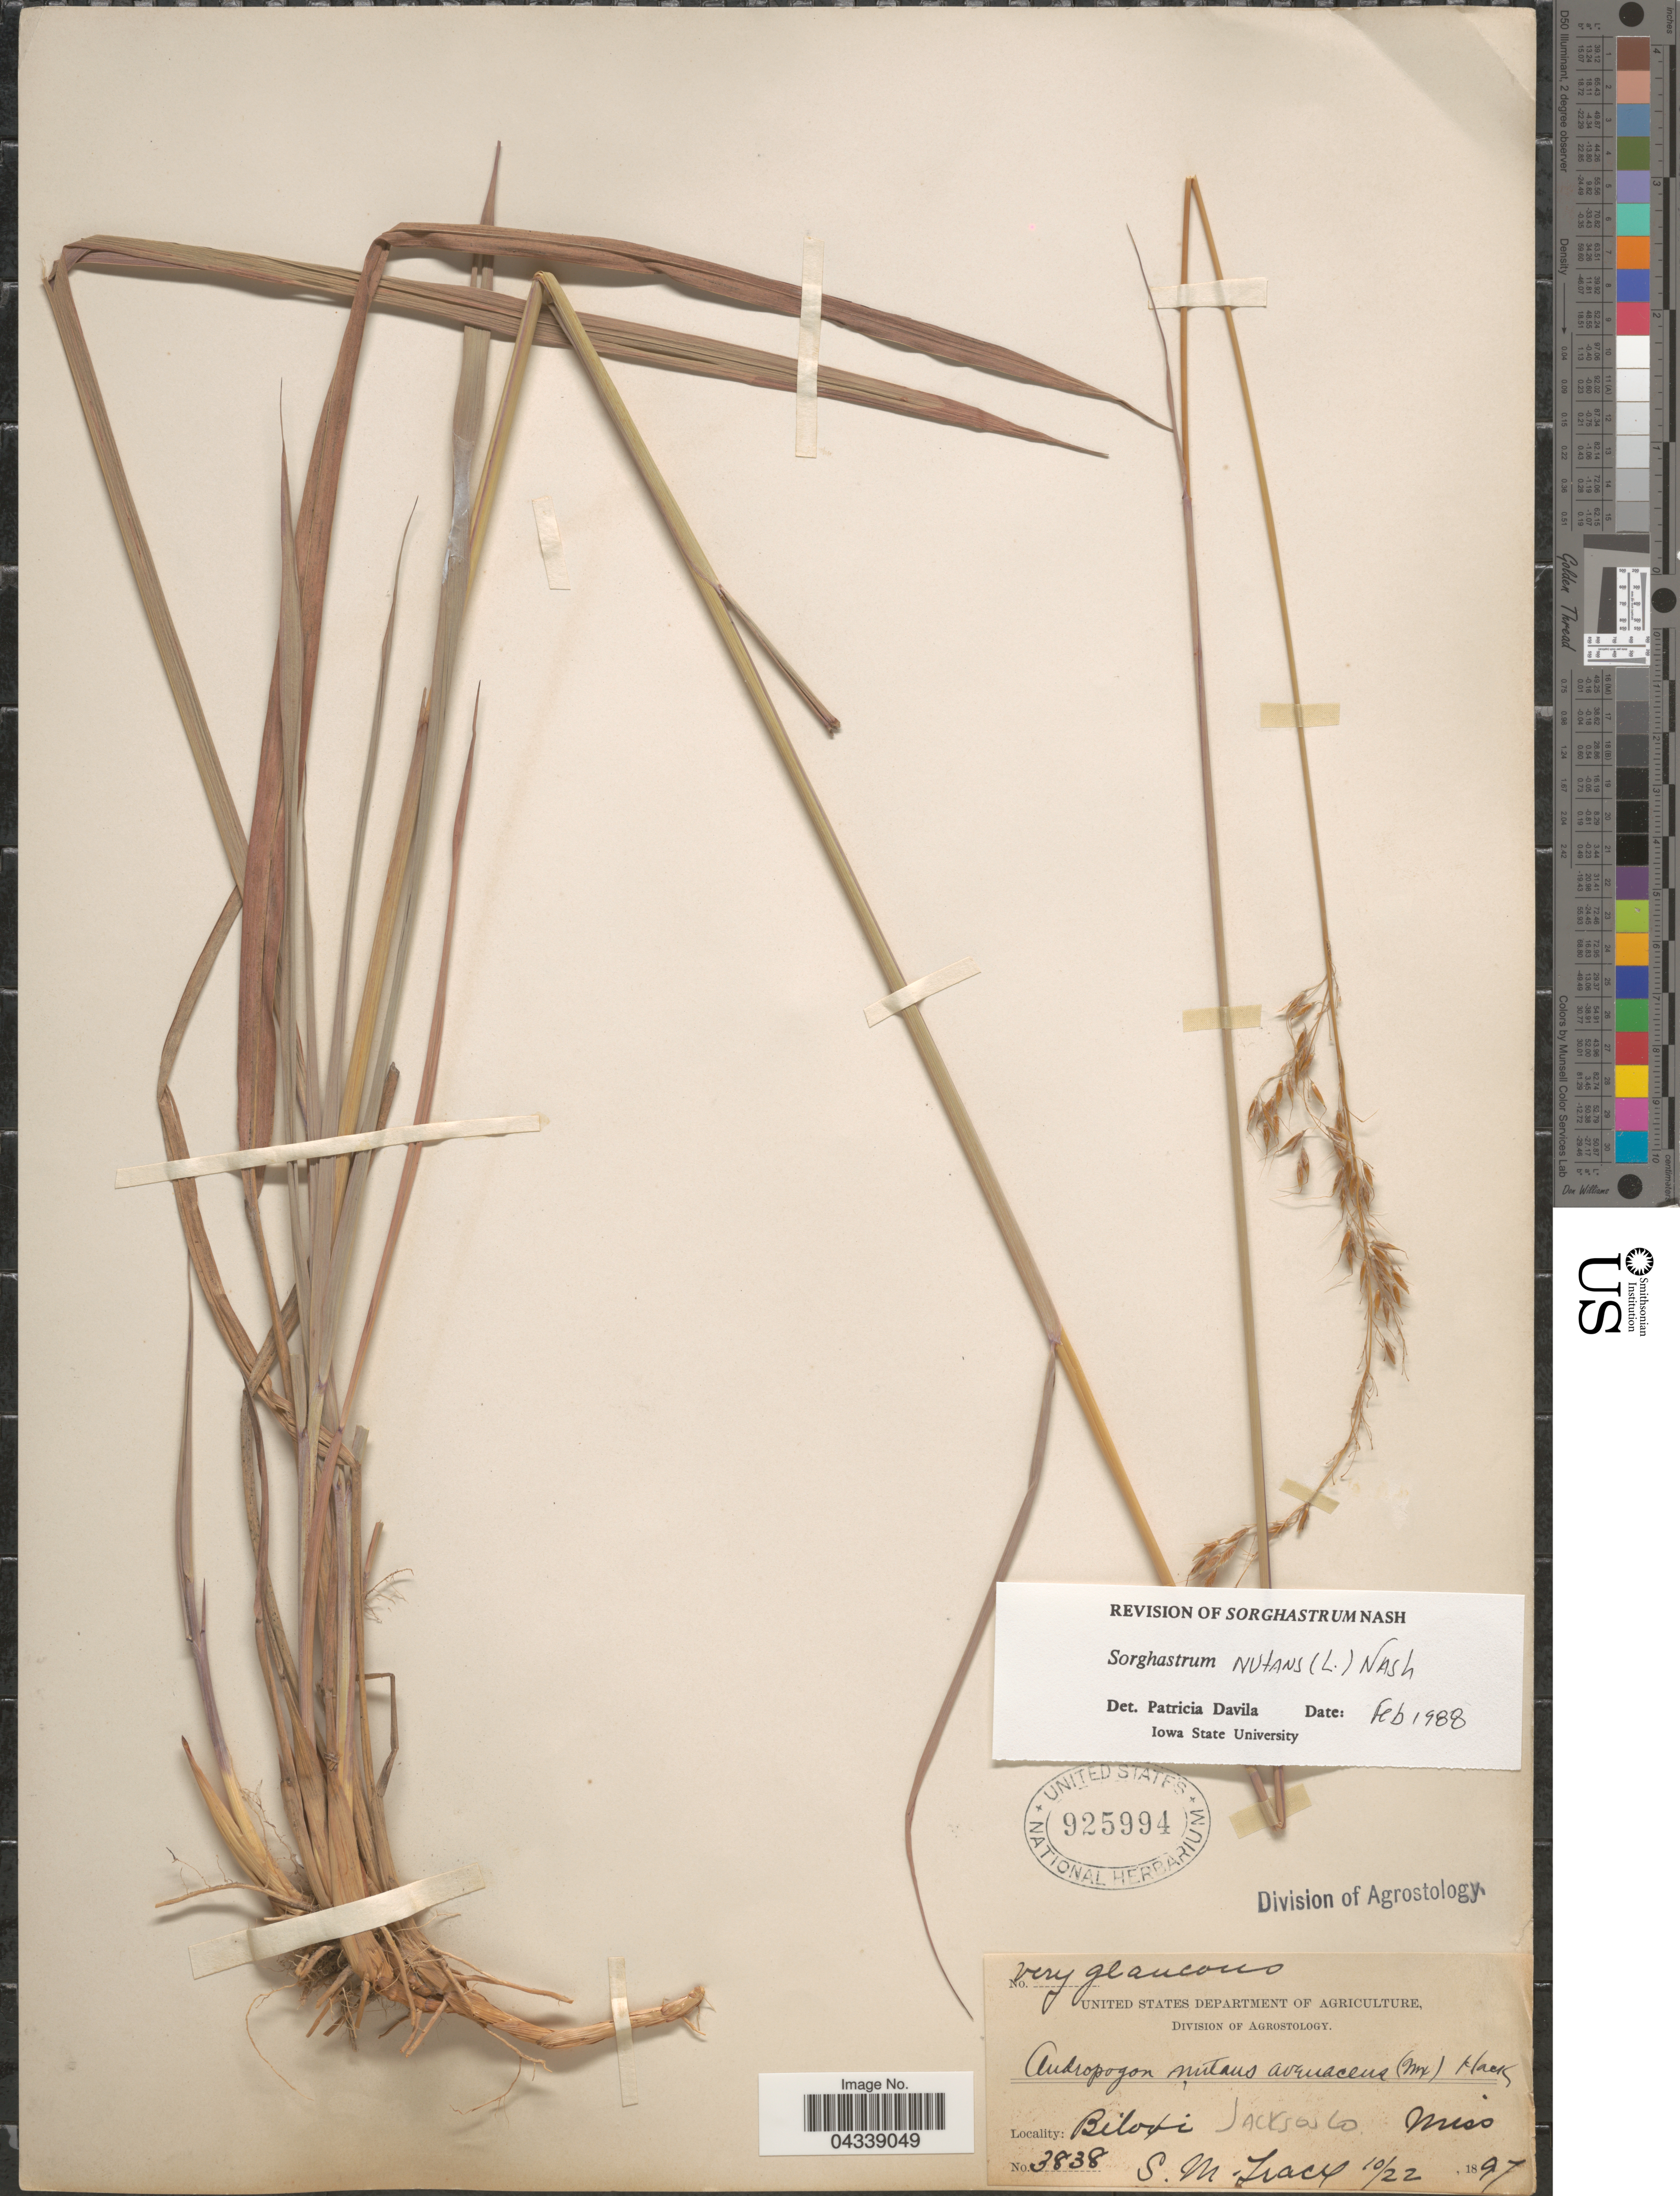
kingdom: Plantae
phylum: Tracheophyta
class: Liliopsida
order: Poales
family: Poaceae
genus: Sorghastrum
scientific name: Sorghastrum nutans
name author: (L.) Nash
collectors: S. M. Tracy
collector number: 3838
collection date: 1897-10-22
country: United States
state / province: Mississippi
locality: Biloxi. Jackson Co.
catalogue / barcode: US 925994